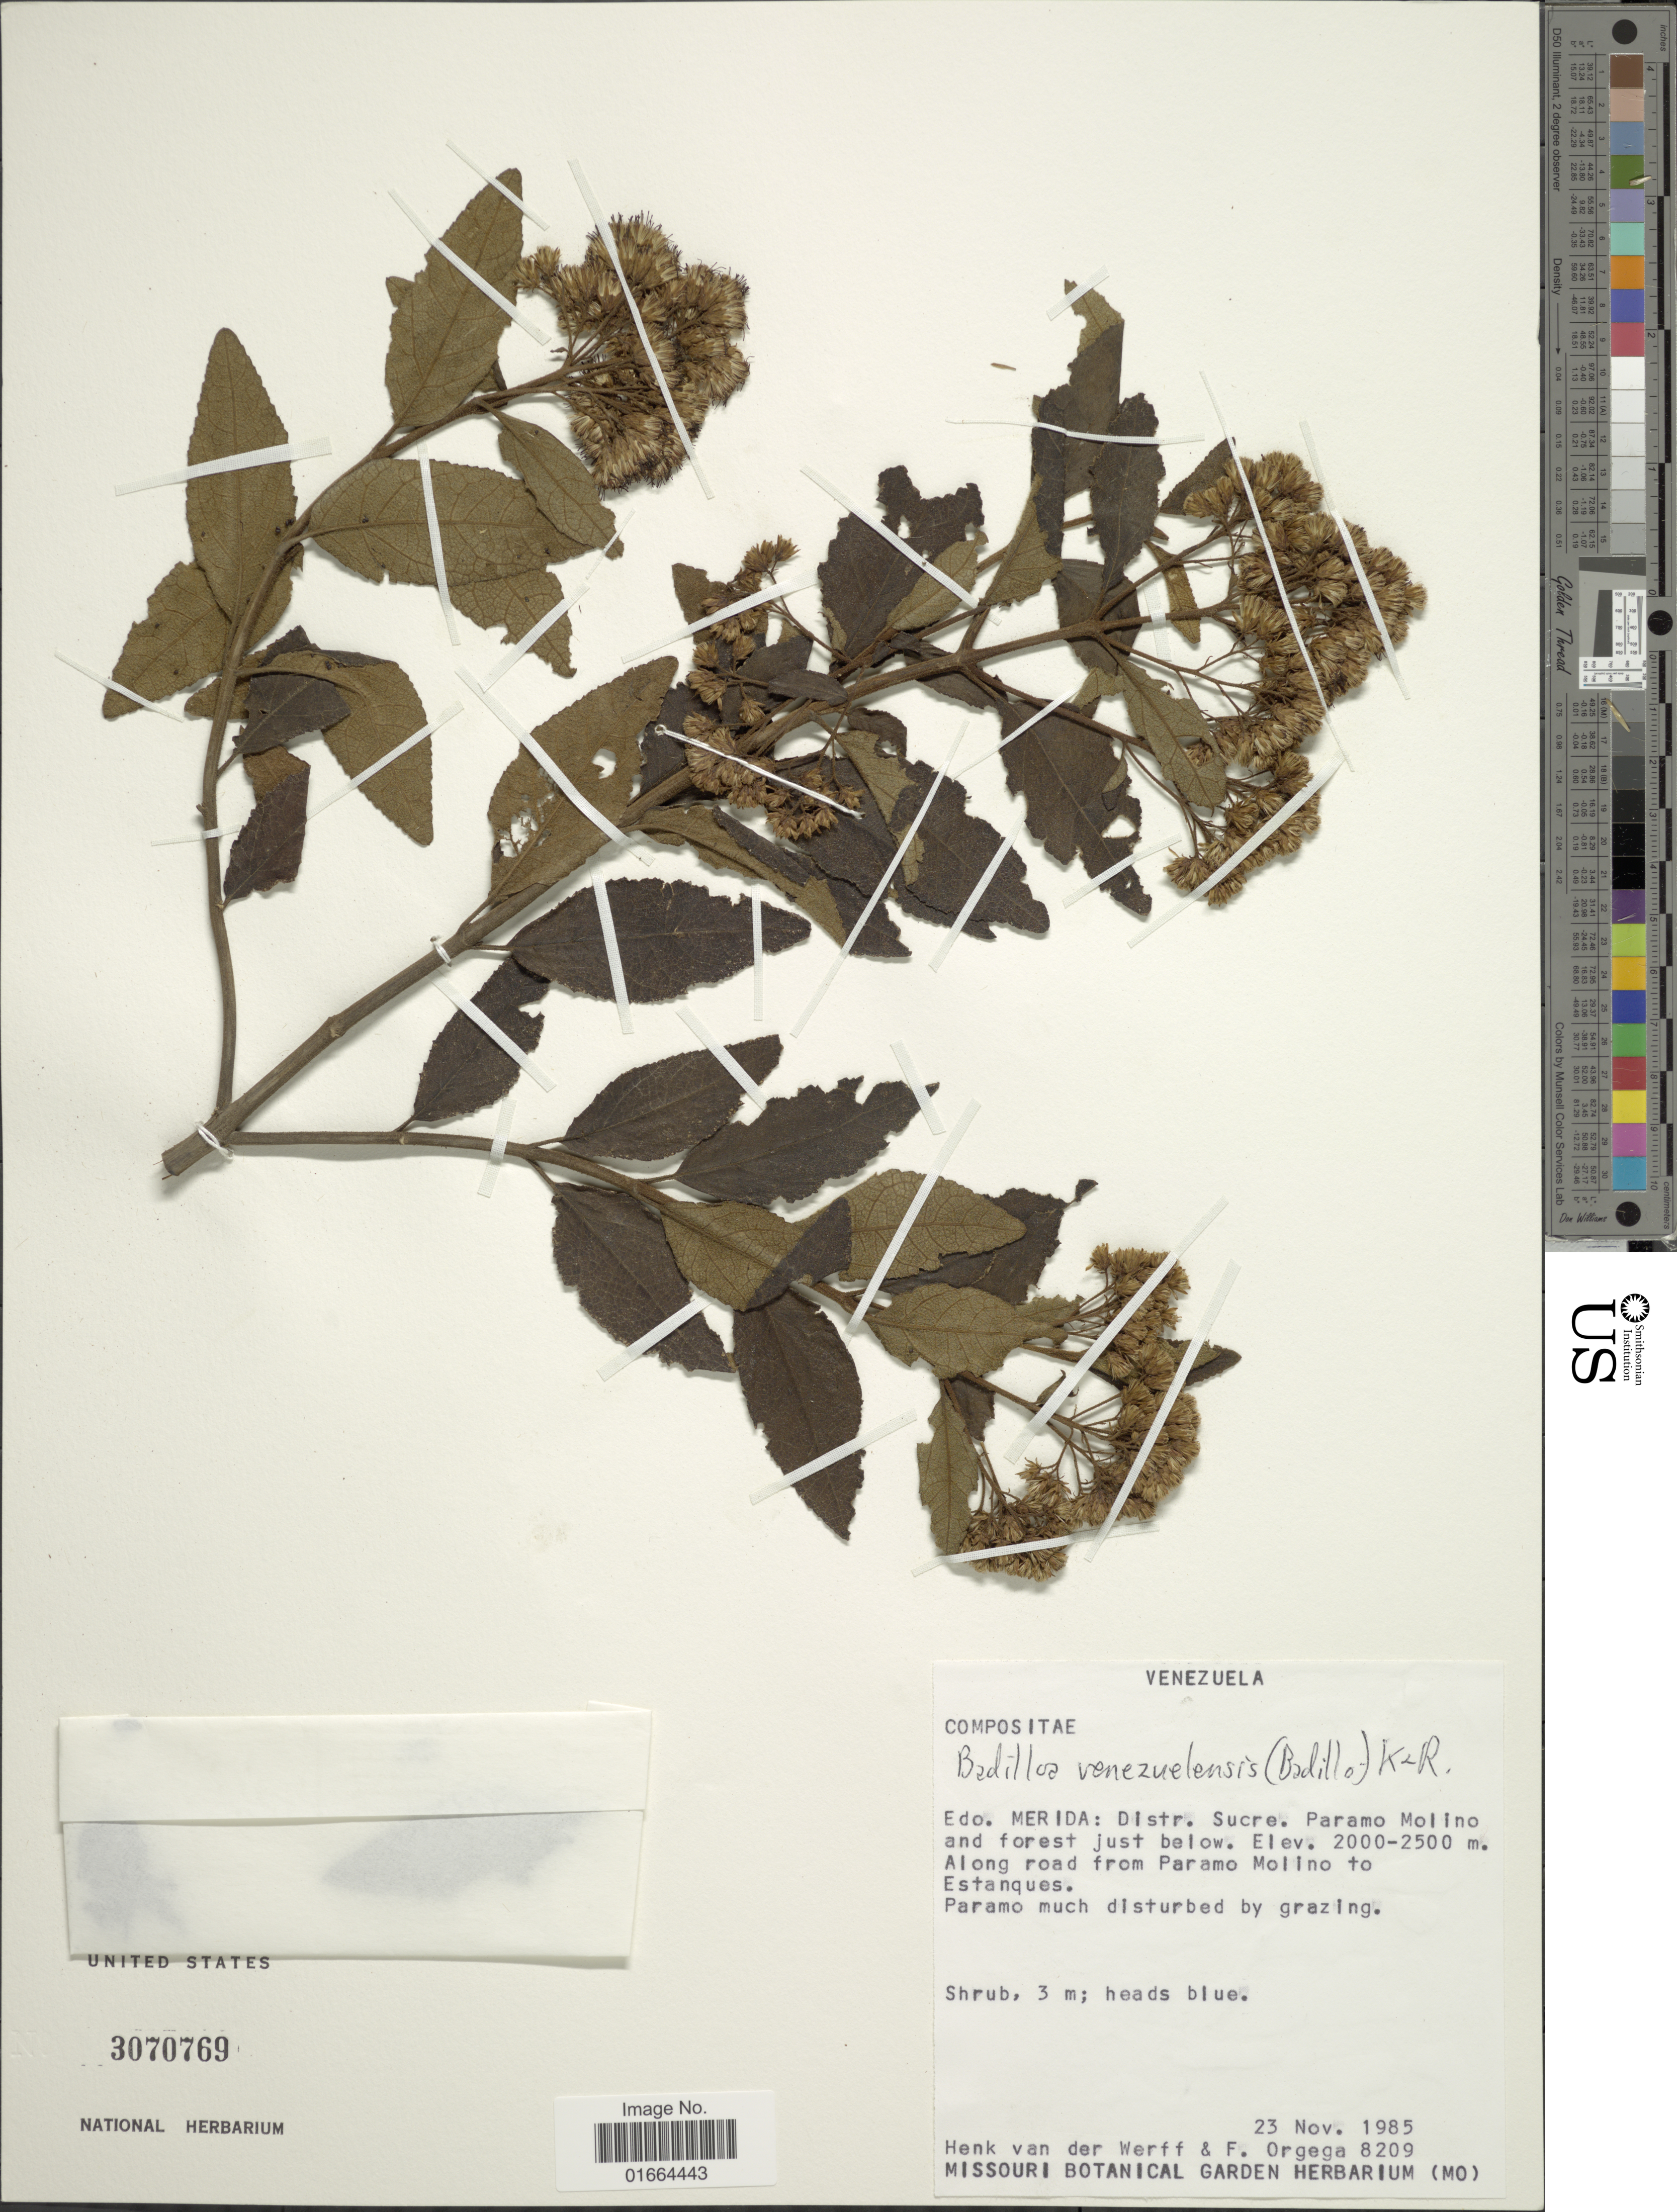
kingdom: Plantae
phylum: Tracheophyta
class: Magnoliopsida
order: Asterales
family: Asteraceae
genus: Badilloa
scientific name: Badilloa venezuelensis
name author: (V.M. Badillo) R.M. King & H. Rob.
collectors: H. van der Werff & F. Orgega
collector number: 8209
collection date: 1985-11-23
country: Venezuela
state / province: Mérida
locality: Edo. Merida: Distr. Sucre, Paramo Molino and forest just below, Along road from Paramo Molino to Estanques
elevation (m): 2000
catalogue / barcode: US 3070769